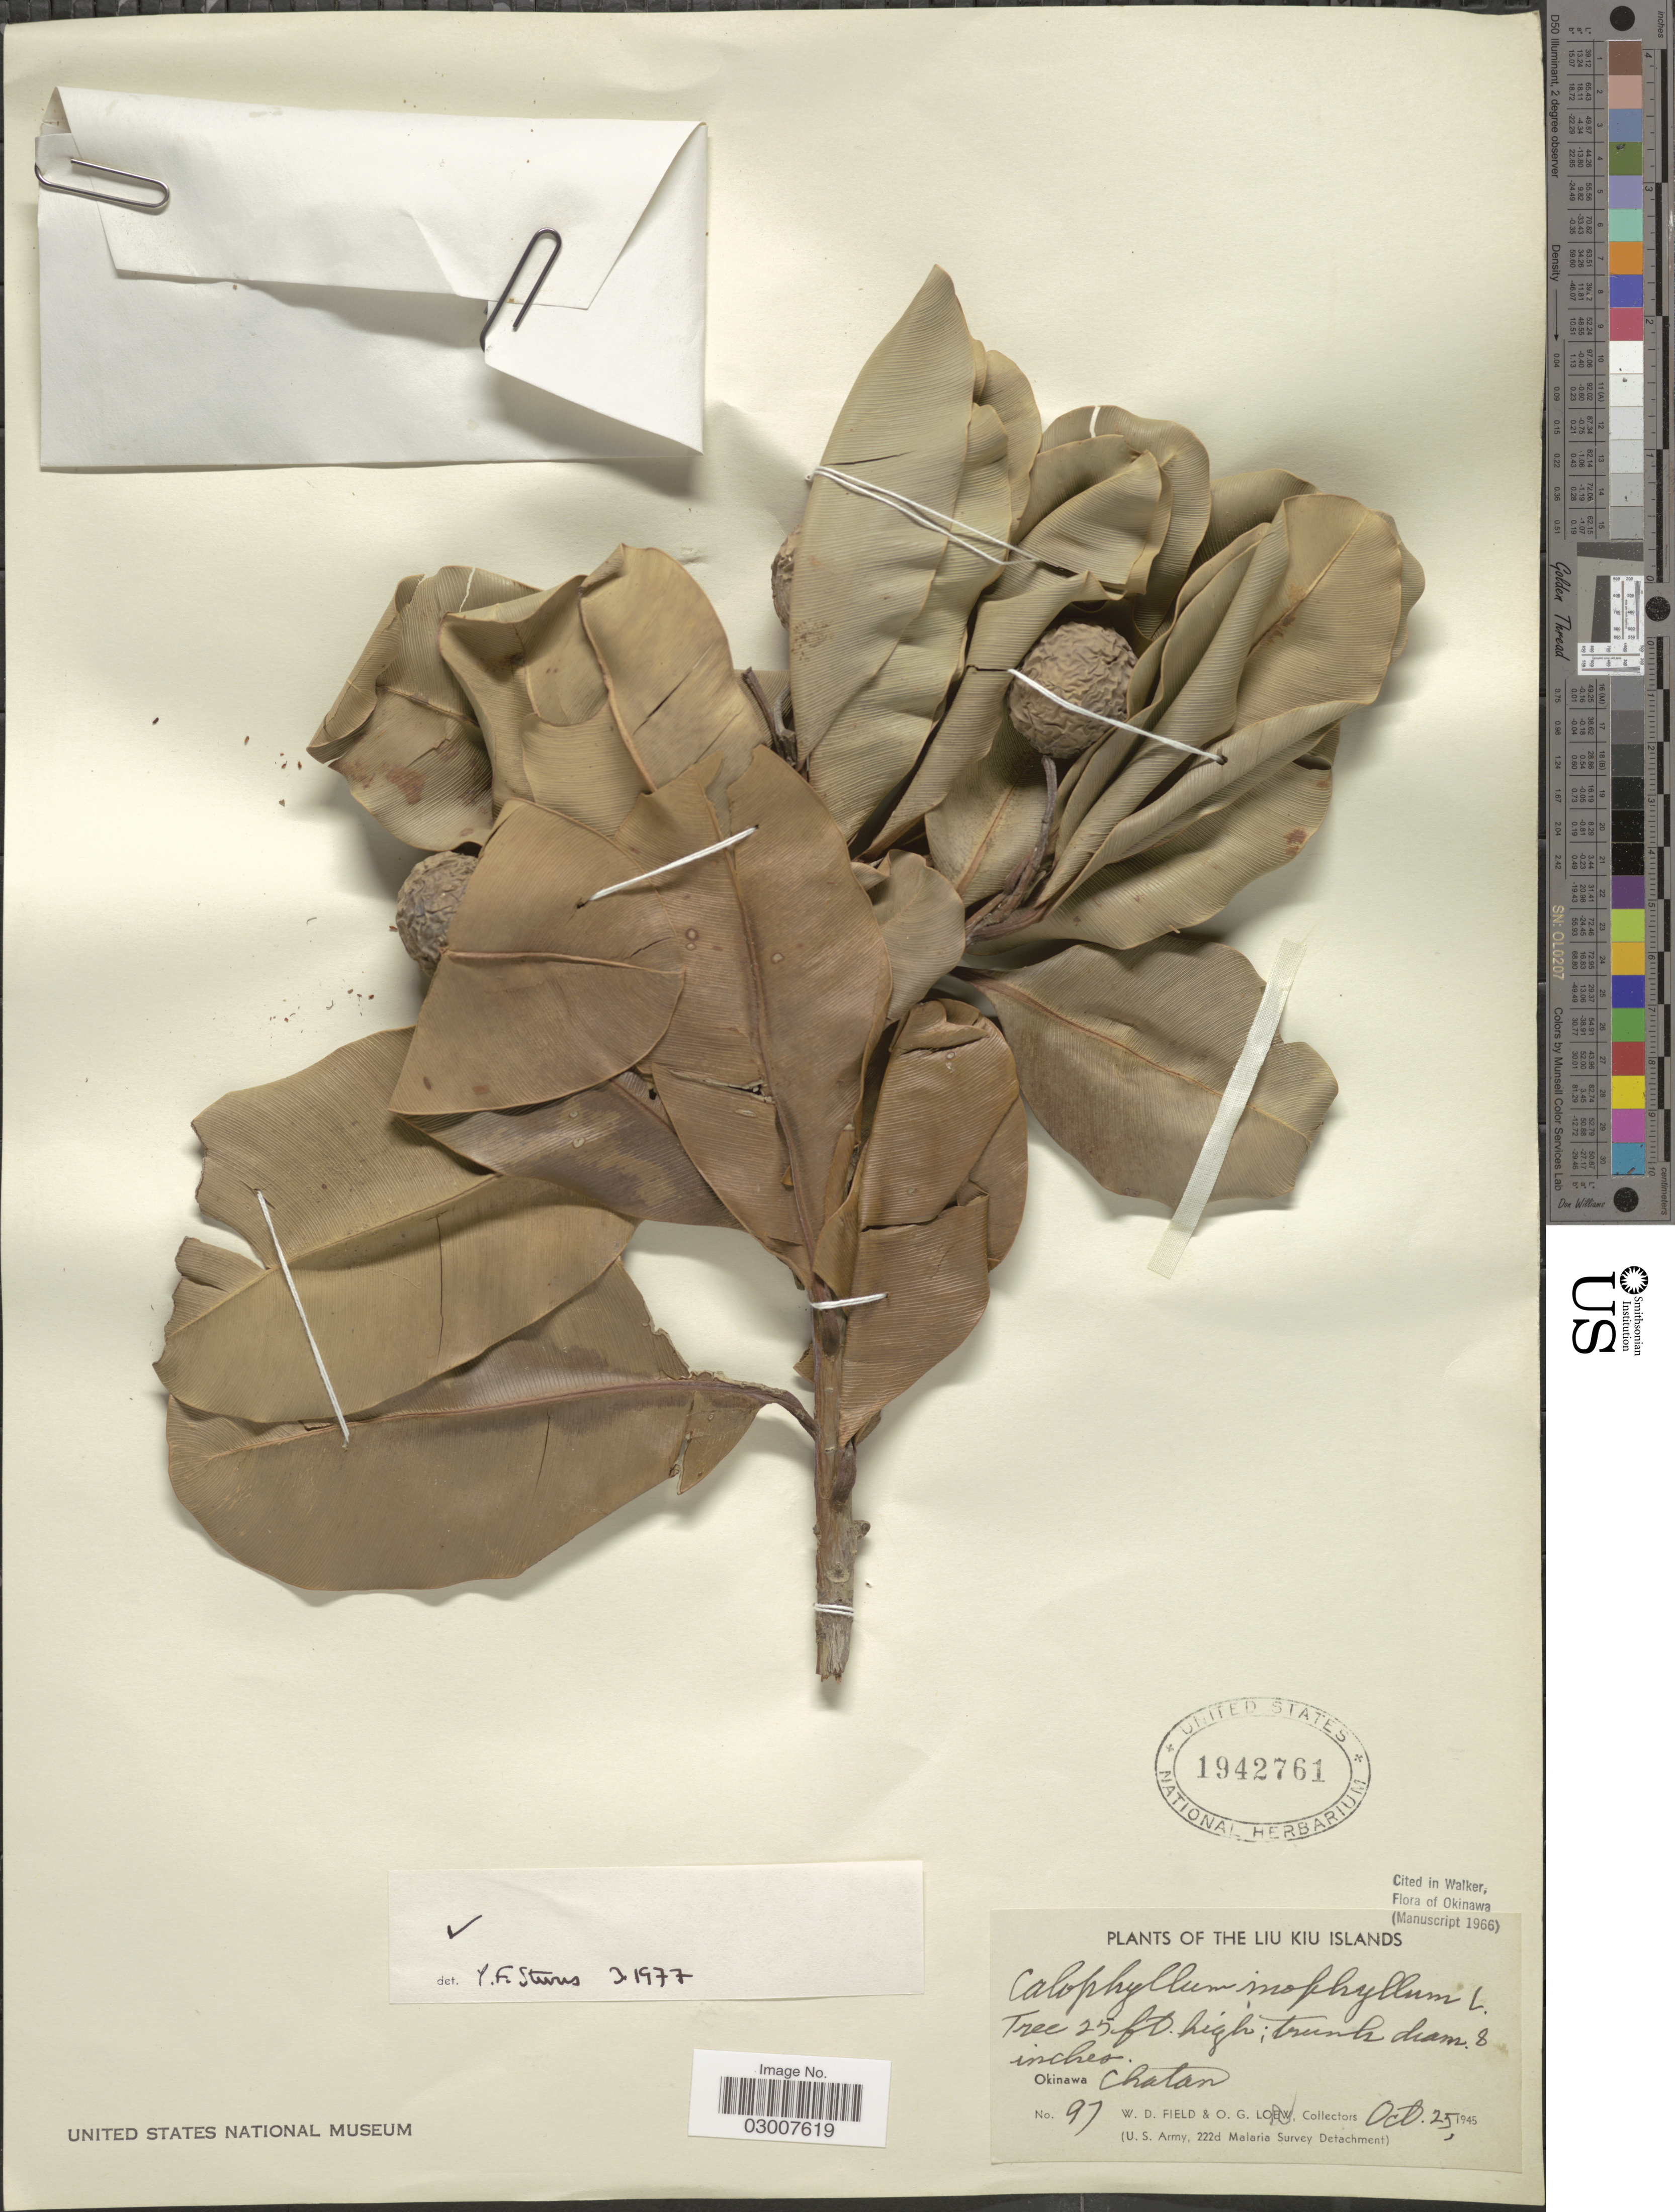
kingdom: Plantae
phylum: Tracheophyta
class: Magnoliopsida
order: Malpighiales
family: Calophyllaceae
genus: Calophyllum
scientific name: Calophyllum inophyllum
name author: L.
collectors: W. D. Field & O. G. Lowe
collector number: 97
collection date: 1945-10-25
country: Japan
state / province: Okinawa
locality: Liu Kiu Islands. Chatan.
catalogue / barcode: US 1942761